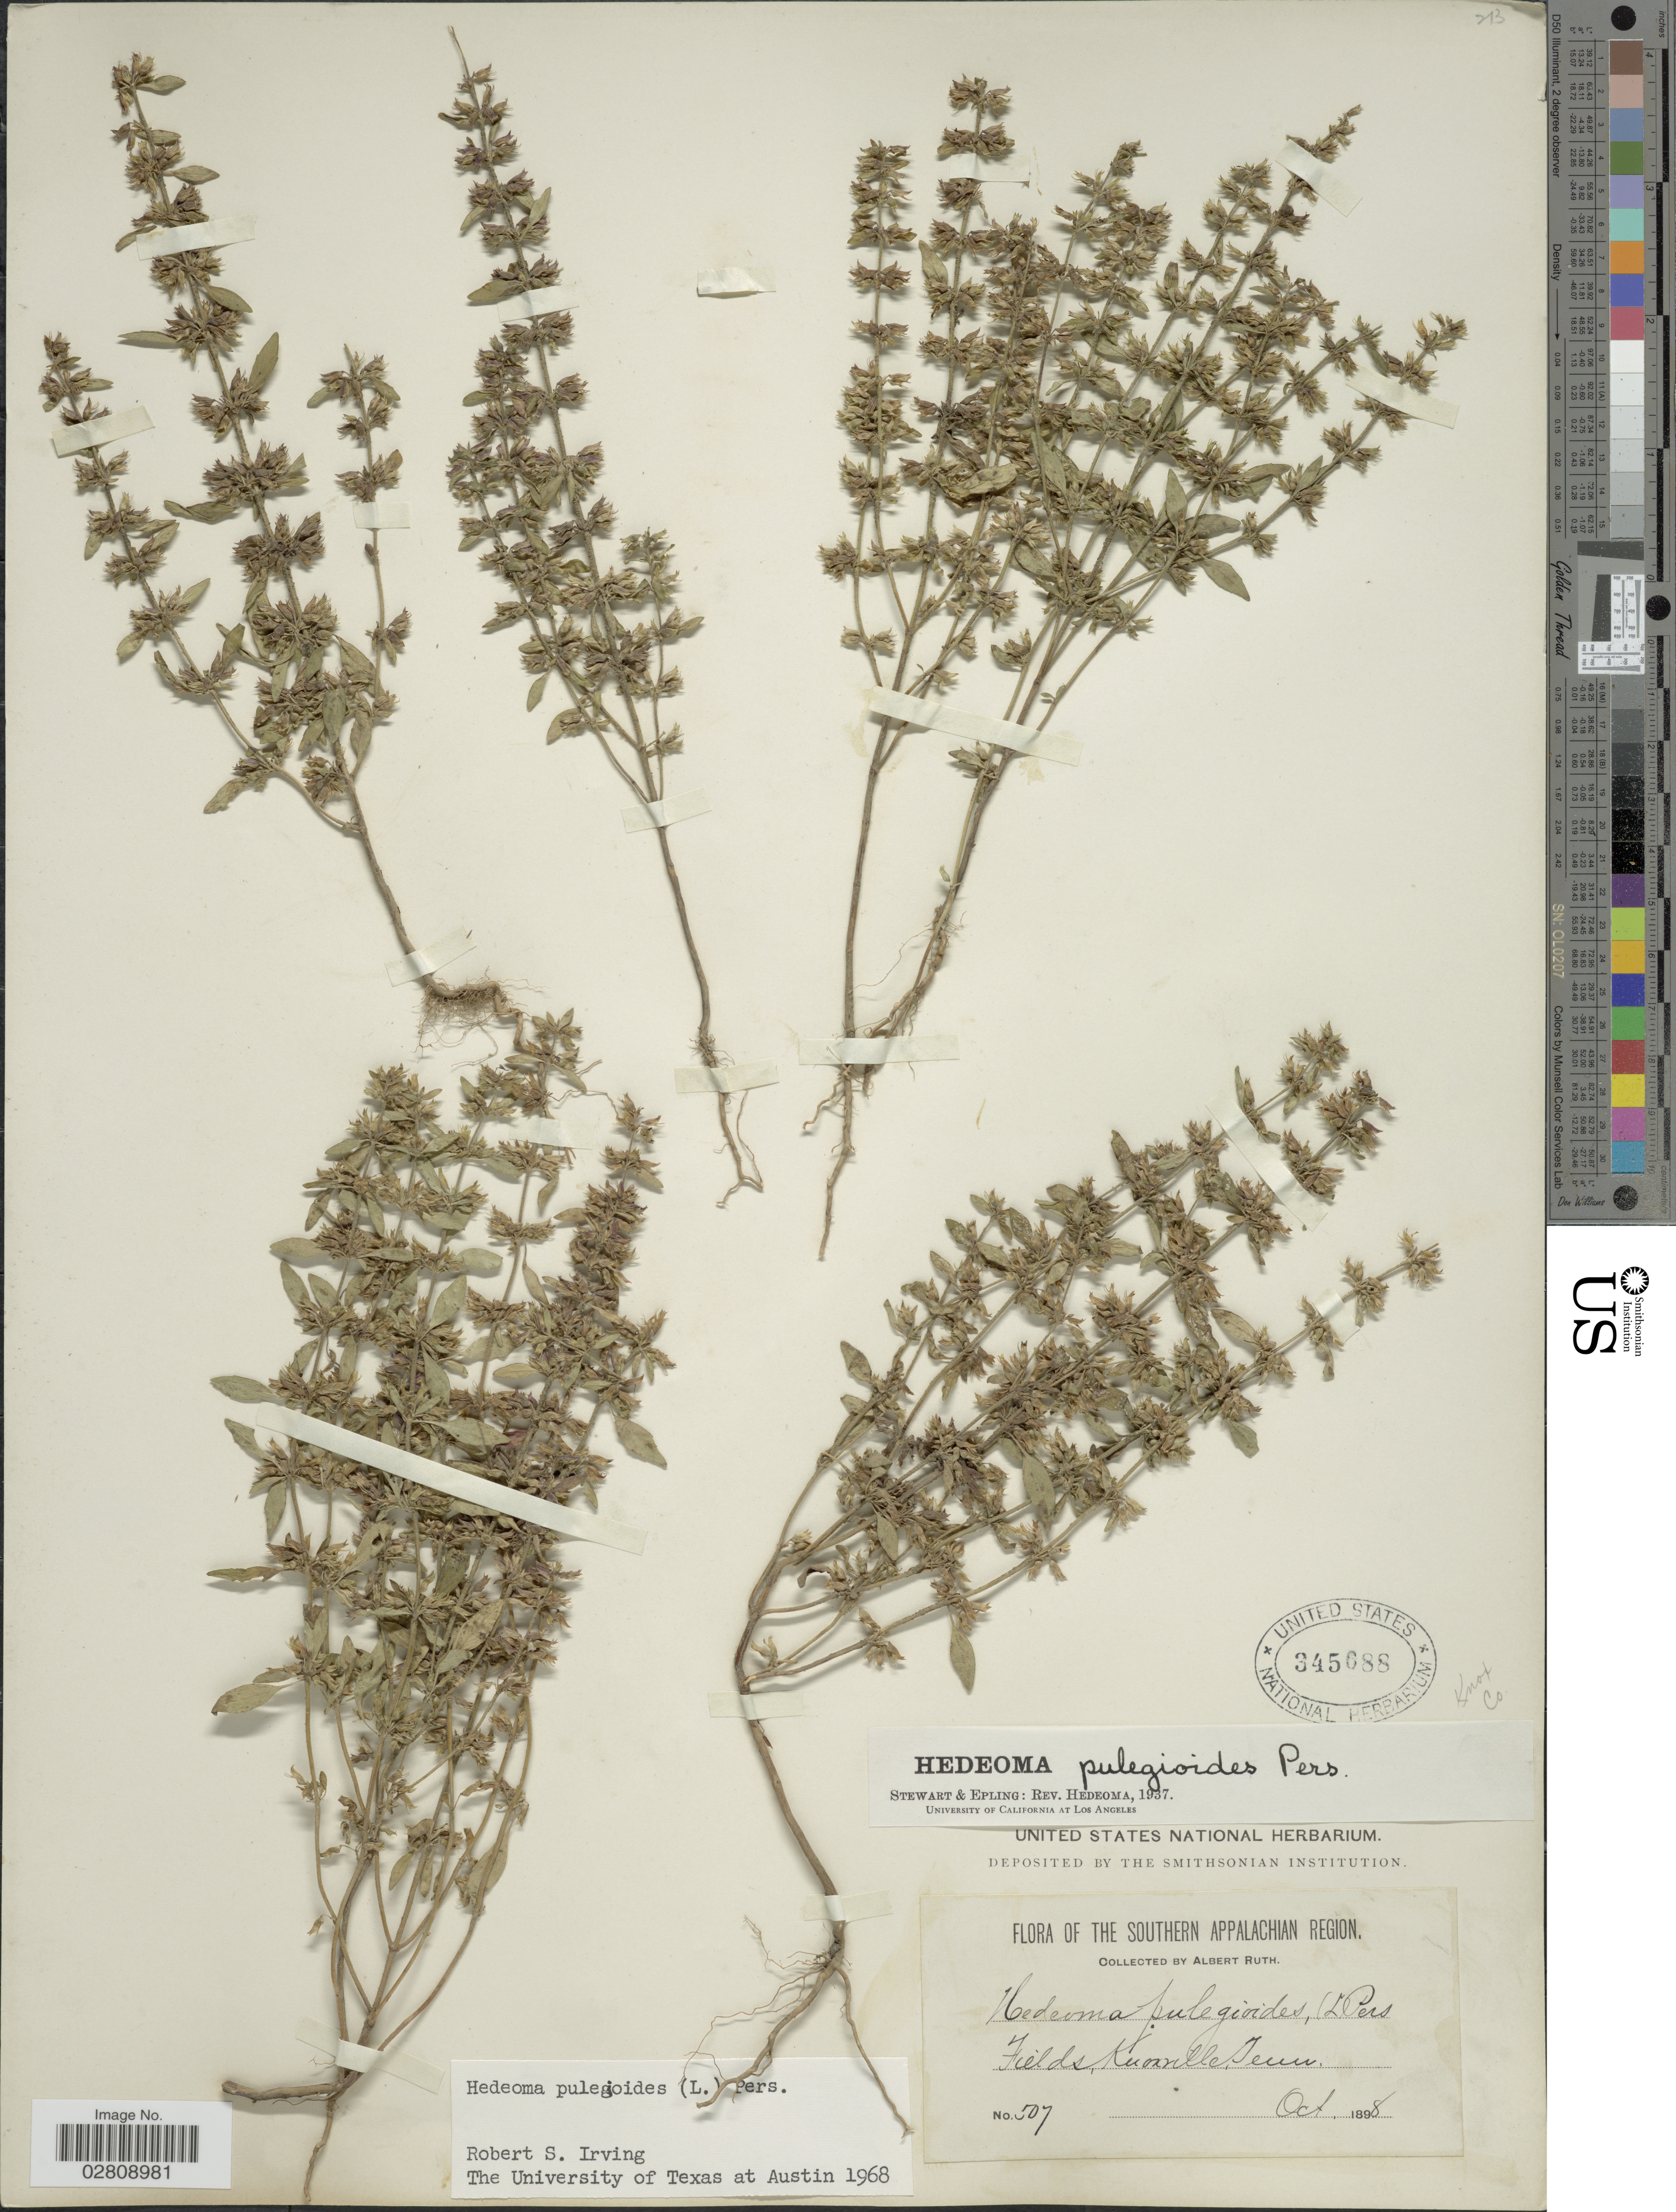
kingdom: Plantae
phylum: Tracheophyta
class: Magnoliopsida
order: Lamiales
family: Lamiaceae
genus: Hedeoma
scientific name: Hedeoma pulegioides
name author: (L.) Pers.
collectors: A. Ruth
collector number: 507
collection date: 1898-10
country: United States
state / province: Tennessee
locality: The Southern Appalachian Region. Fields, Knoxville. Knox Co.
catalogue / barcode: US 345688